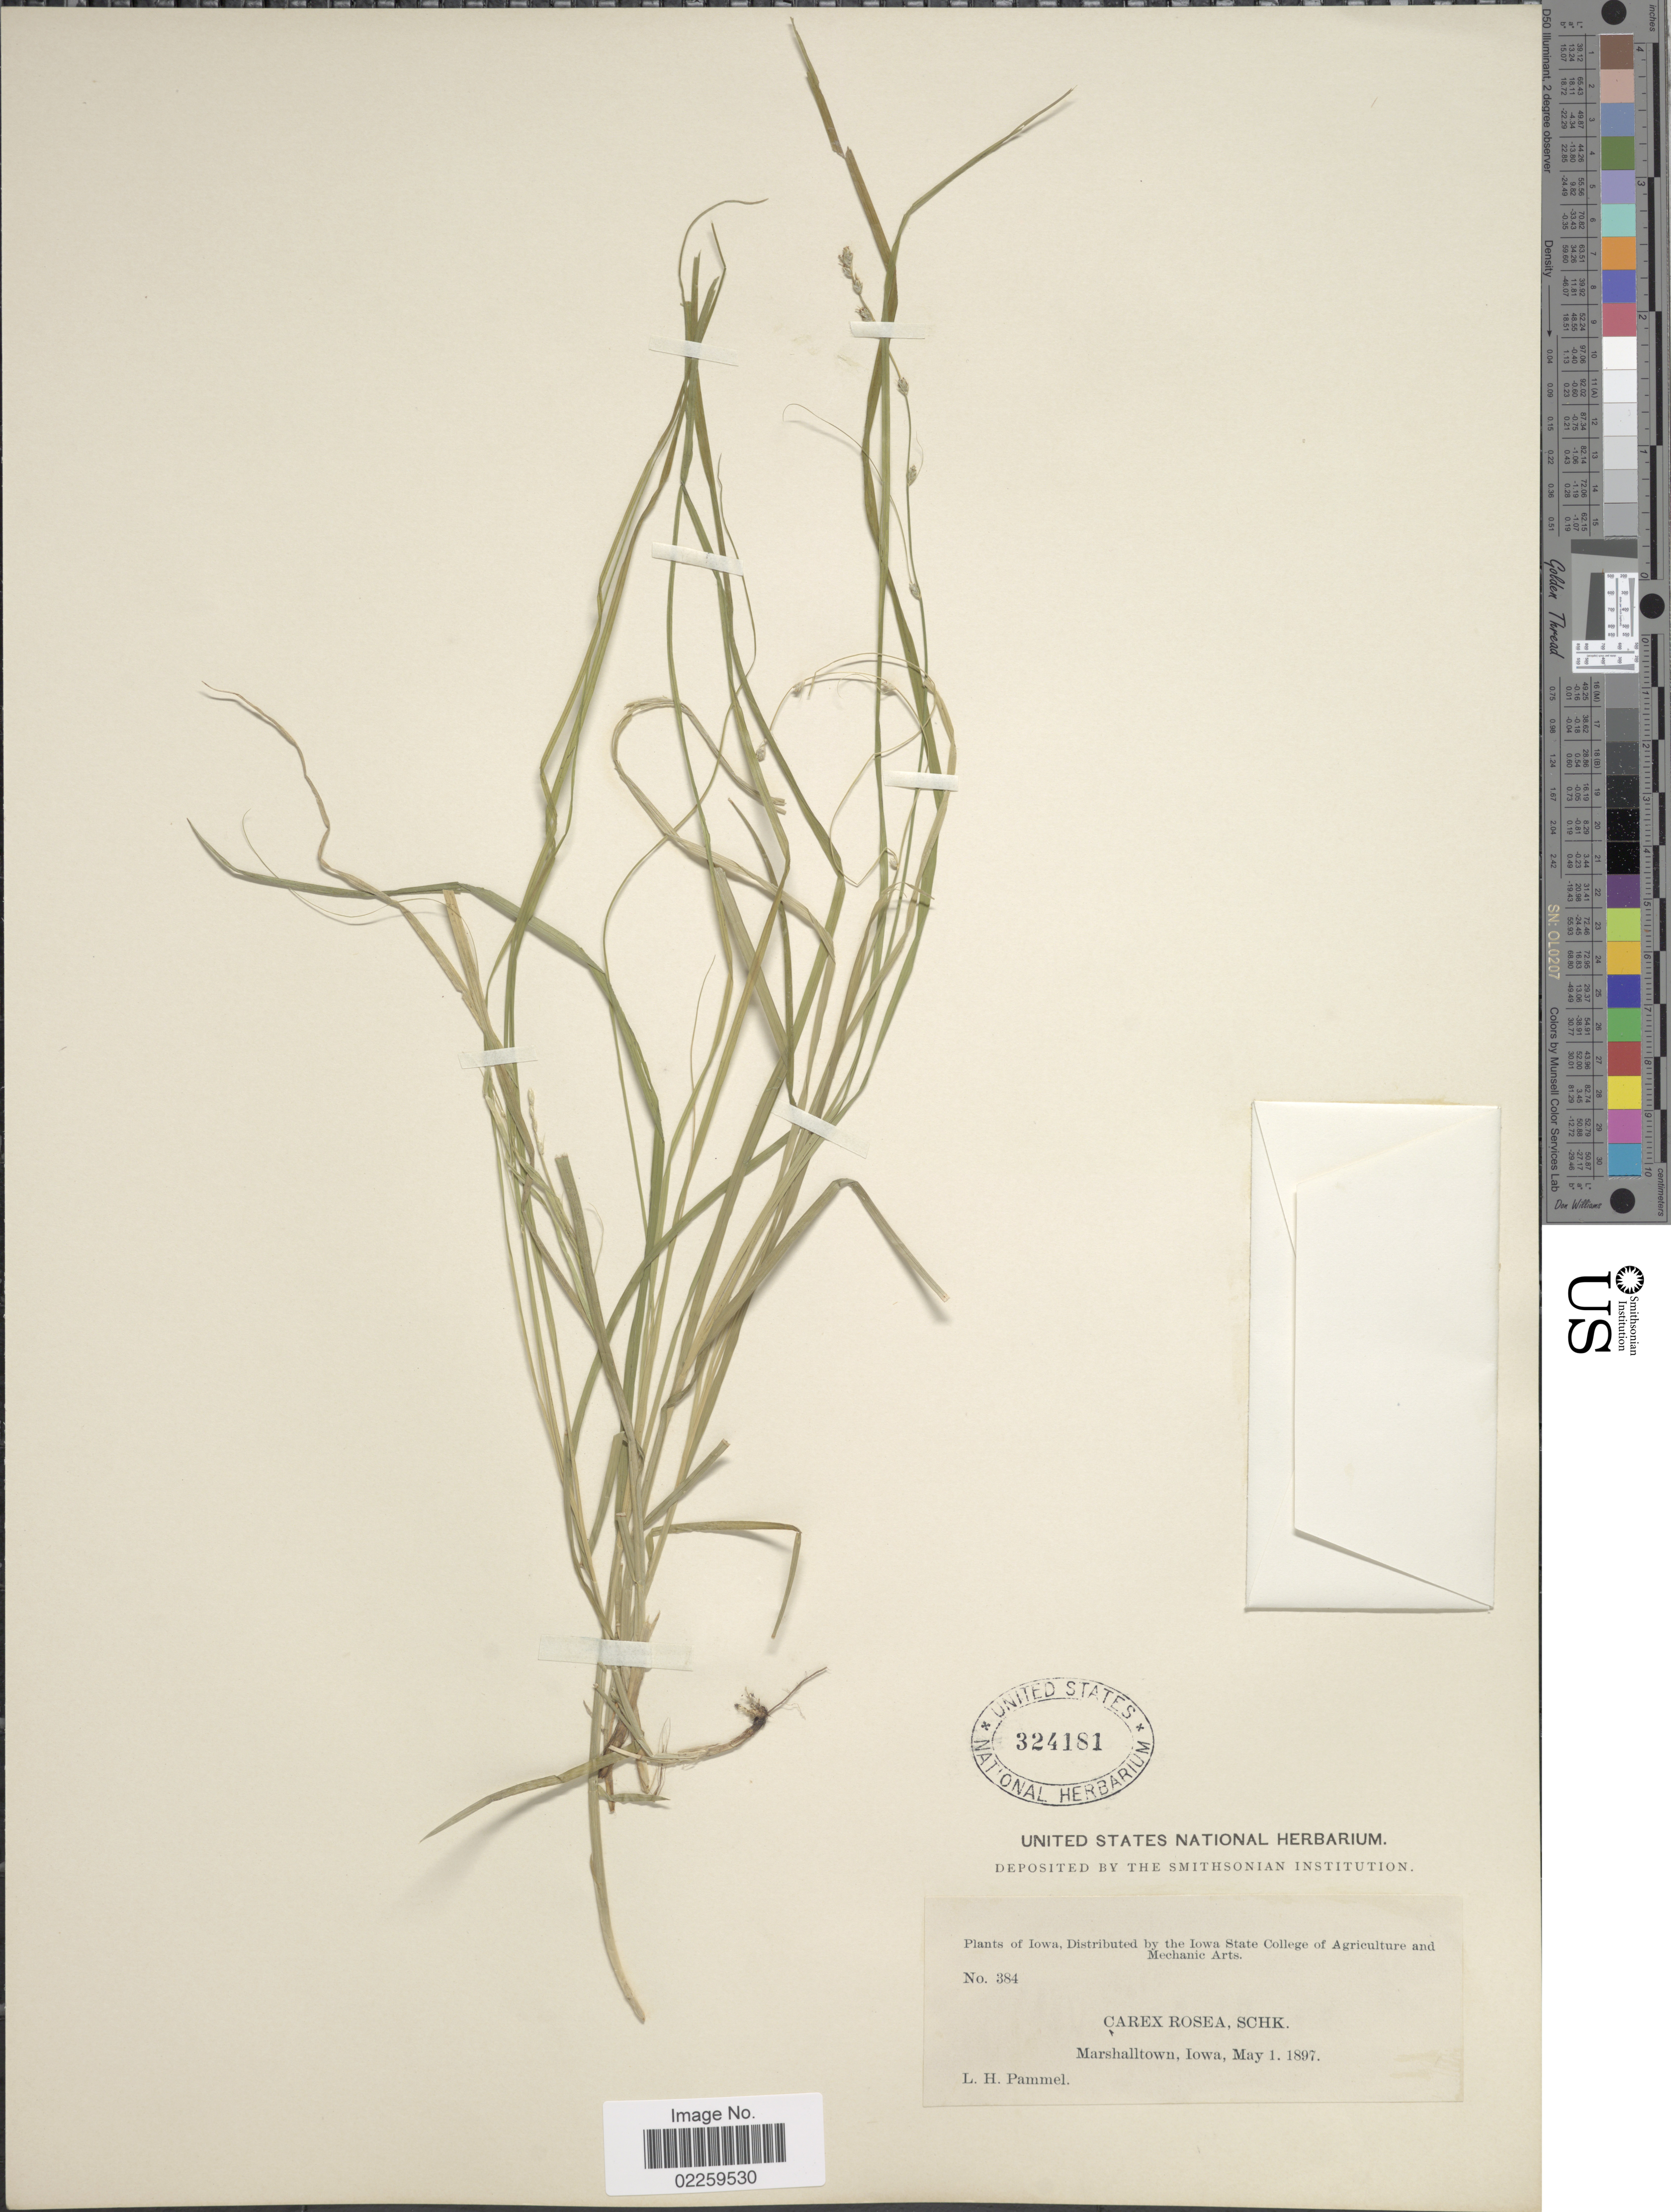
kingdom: Plantae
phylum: Tracheophyta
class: Liliopsida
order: Poales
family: Cyperaceae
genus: Carex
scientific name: Carex rosea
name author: Willd.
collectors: L. Pammell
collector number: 384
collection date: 1897-05-01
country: United States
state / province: Iowa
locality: Marshalltown, Iowa.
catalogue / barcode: US 324181